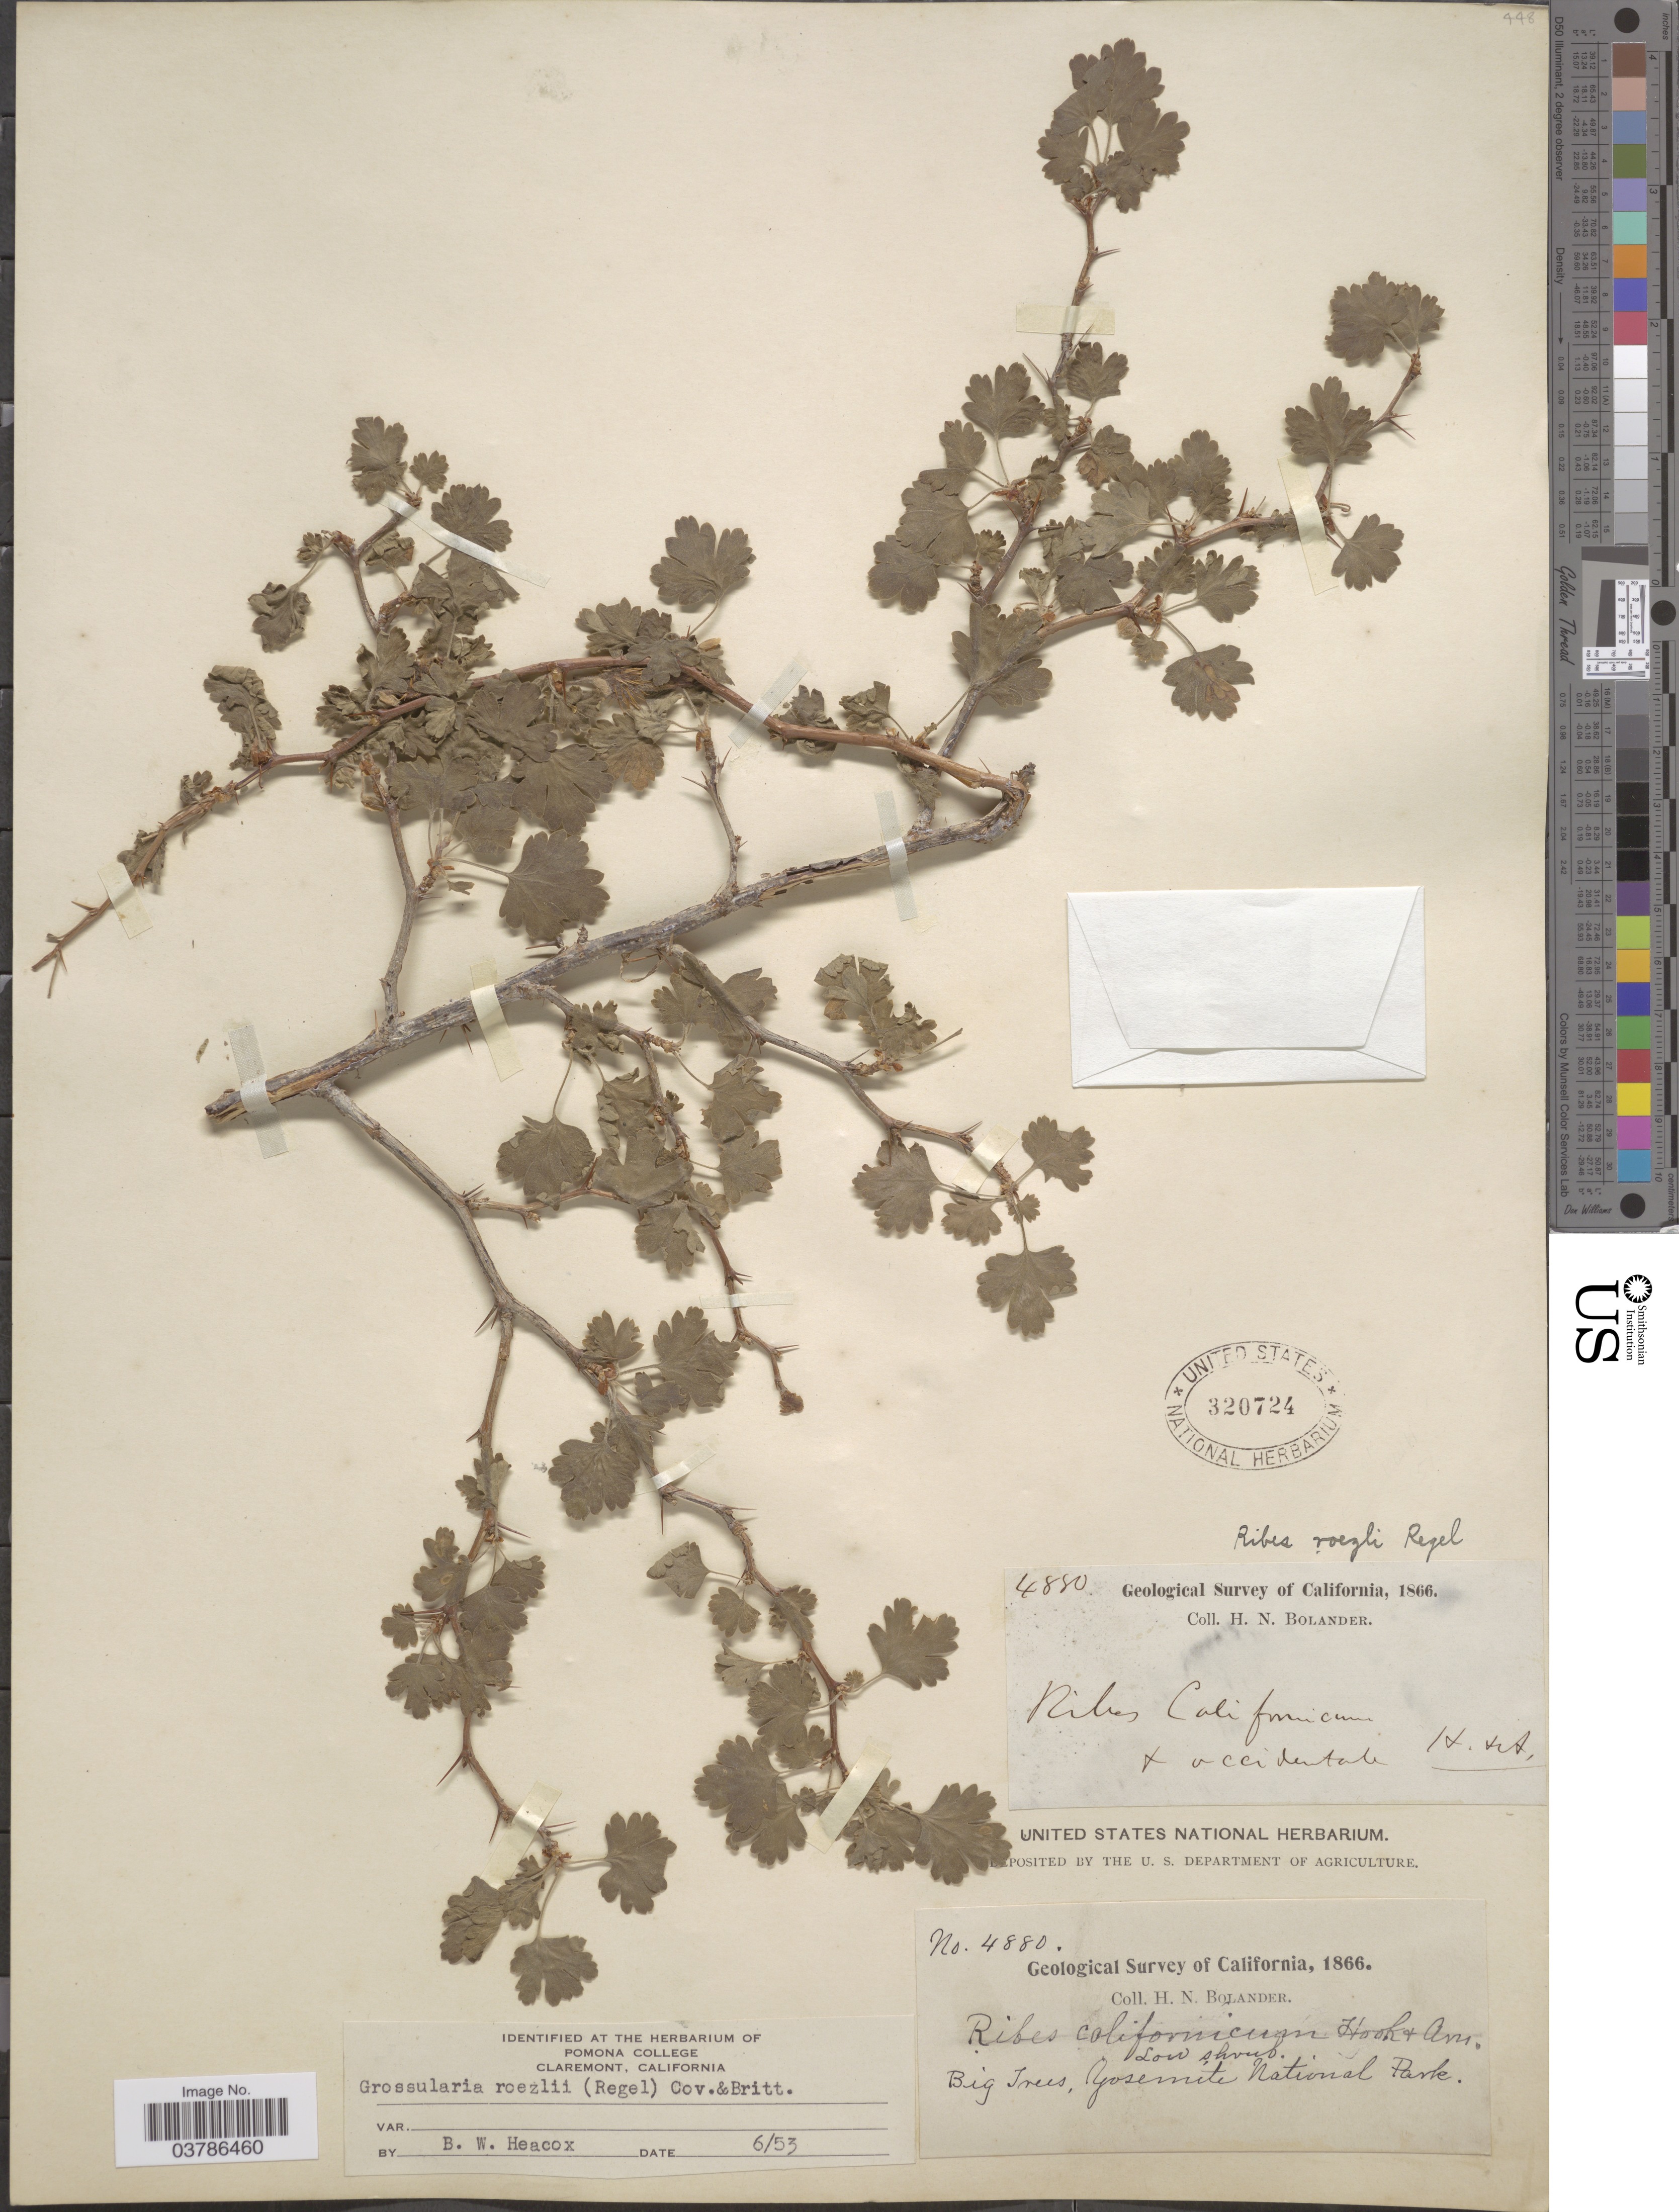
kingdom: Plantae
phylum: Tracheophyta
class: Magnoliopsida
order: Saxifragales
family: Grossulariaceae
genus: Ribes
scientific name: Ribes roezlii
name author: Regel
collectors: H. Bolander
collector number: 4880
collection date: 1866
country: United States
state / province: California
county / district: Mariposa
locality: Yosemite National Park.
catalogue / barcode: US 320724